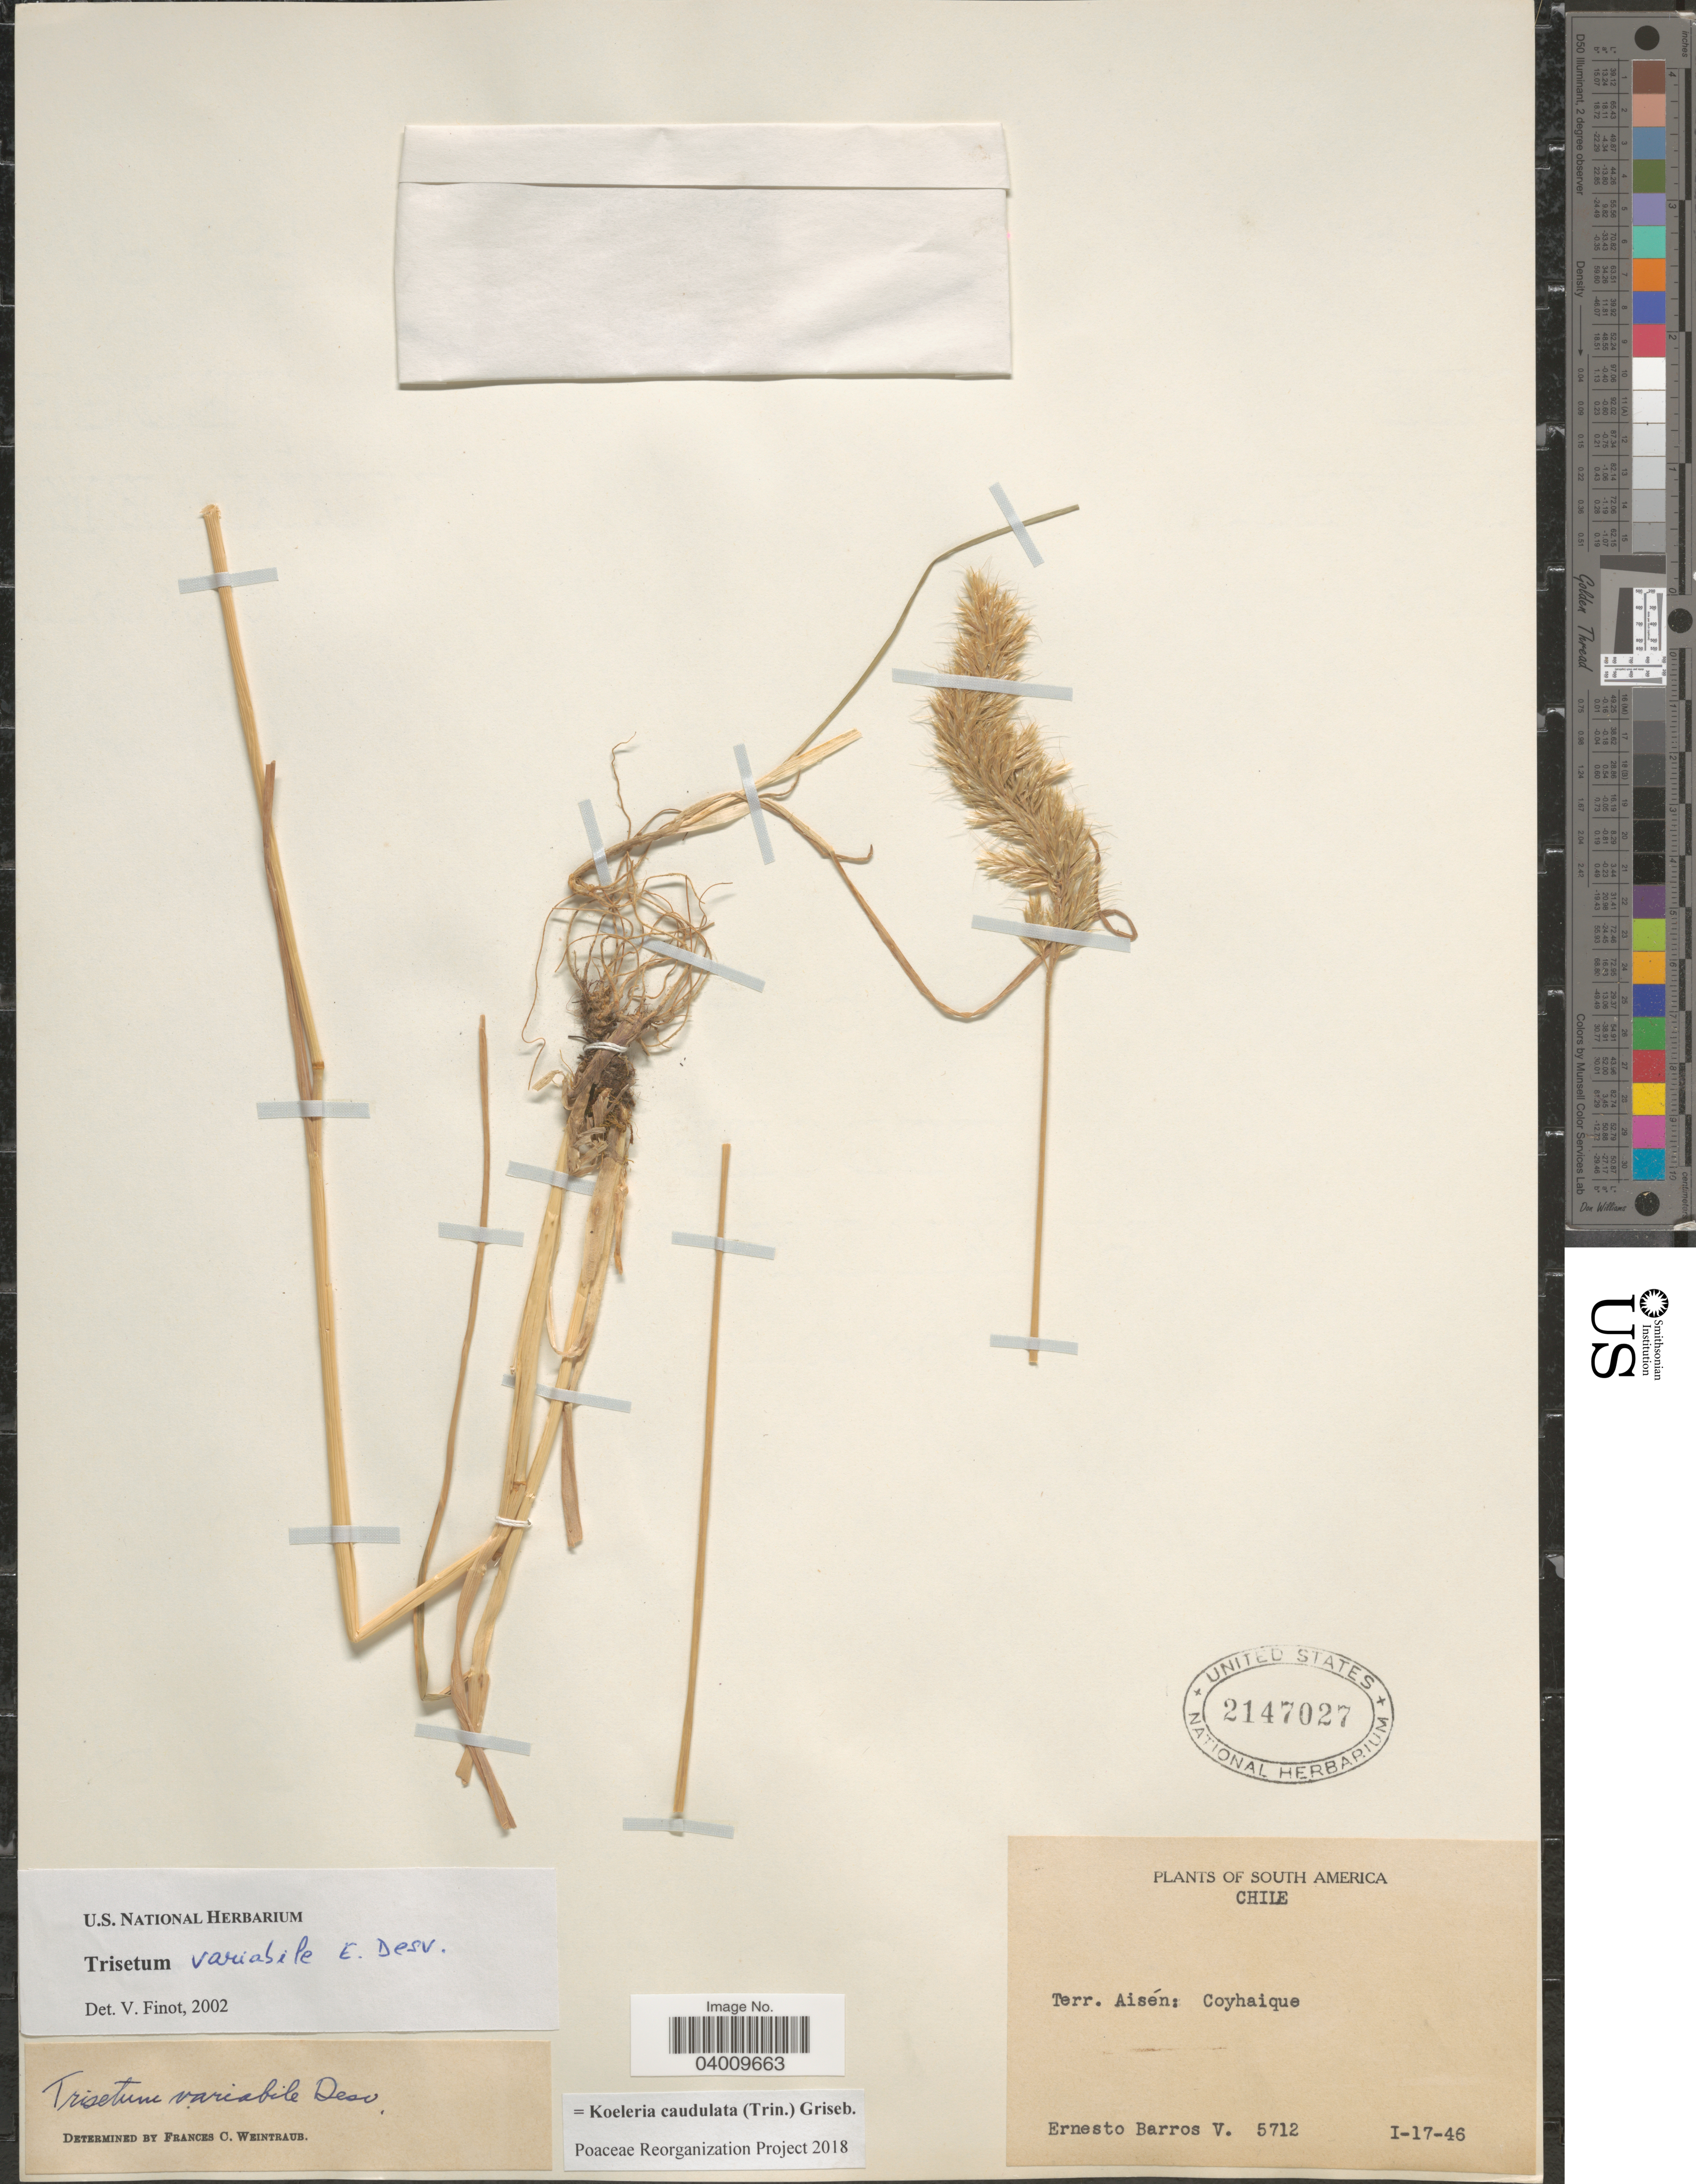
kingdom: Plantae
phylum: Tracheophyta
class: Liliopsida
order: Poales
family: Poaceae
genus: Koeleria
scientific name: Koeleria caudulata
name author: (Trin.) Griseb.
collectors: E. Barros V.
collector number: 5712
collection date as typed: Transcribed d/m/y: 17/1/46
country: Chile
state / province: Aisén (XI)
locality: Coyhaique.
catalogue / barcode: US 2147027